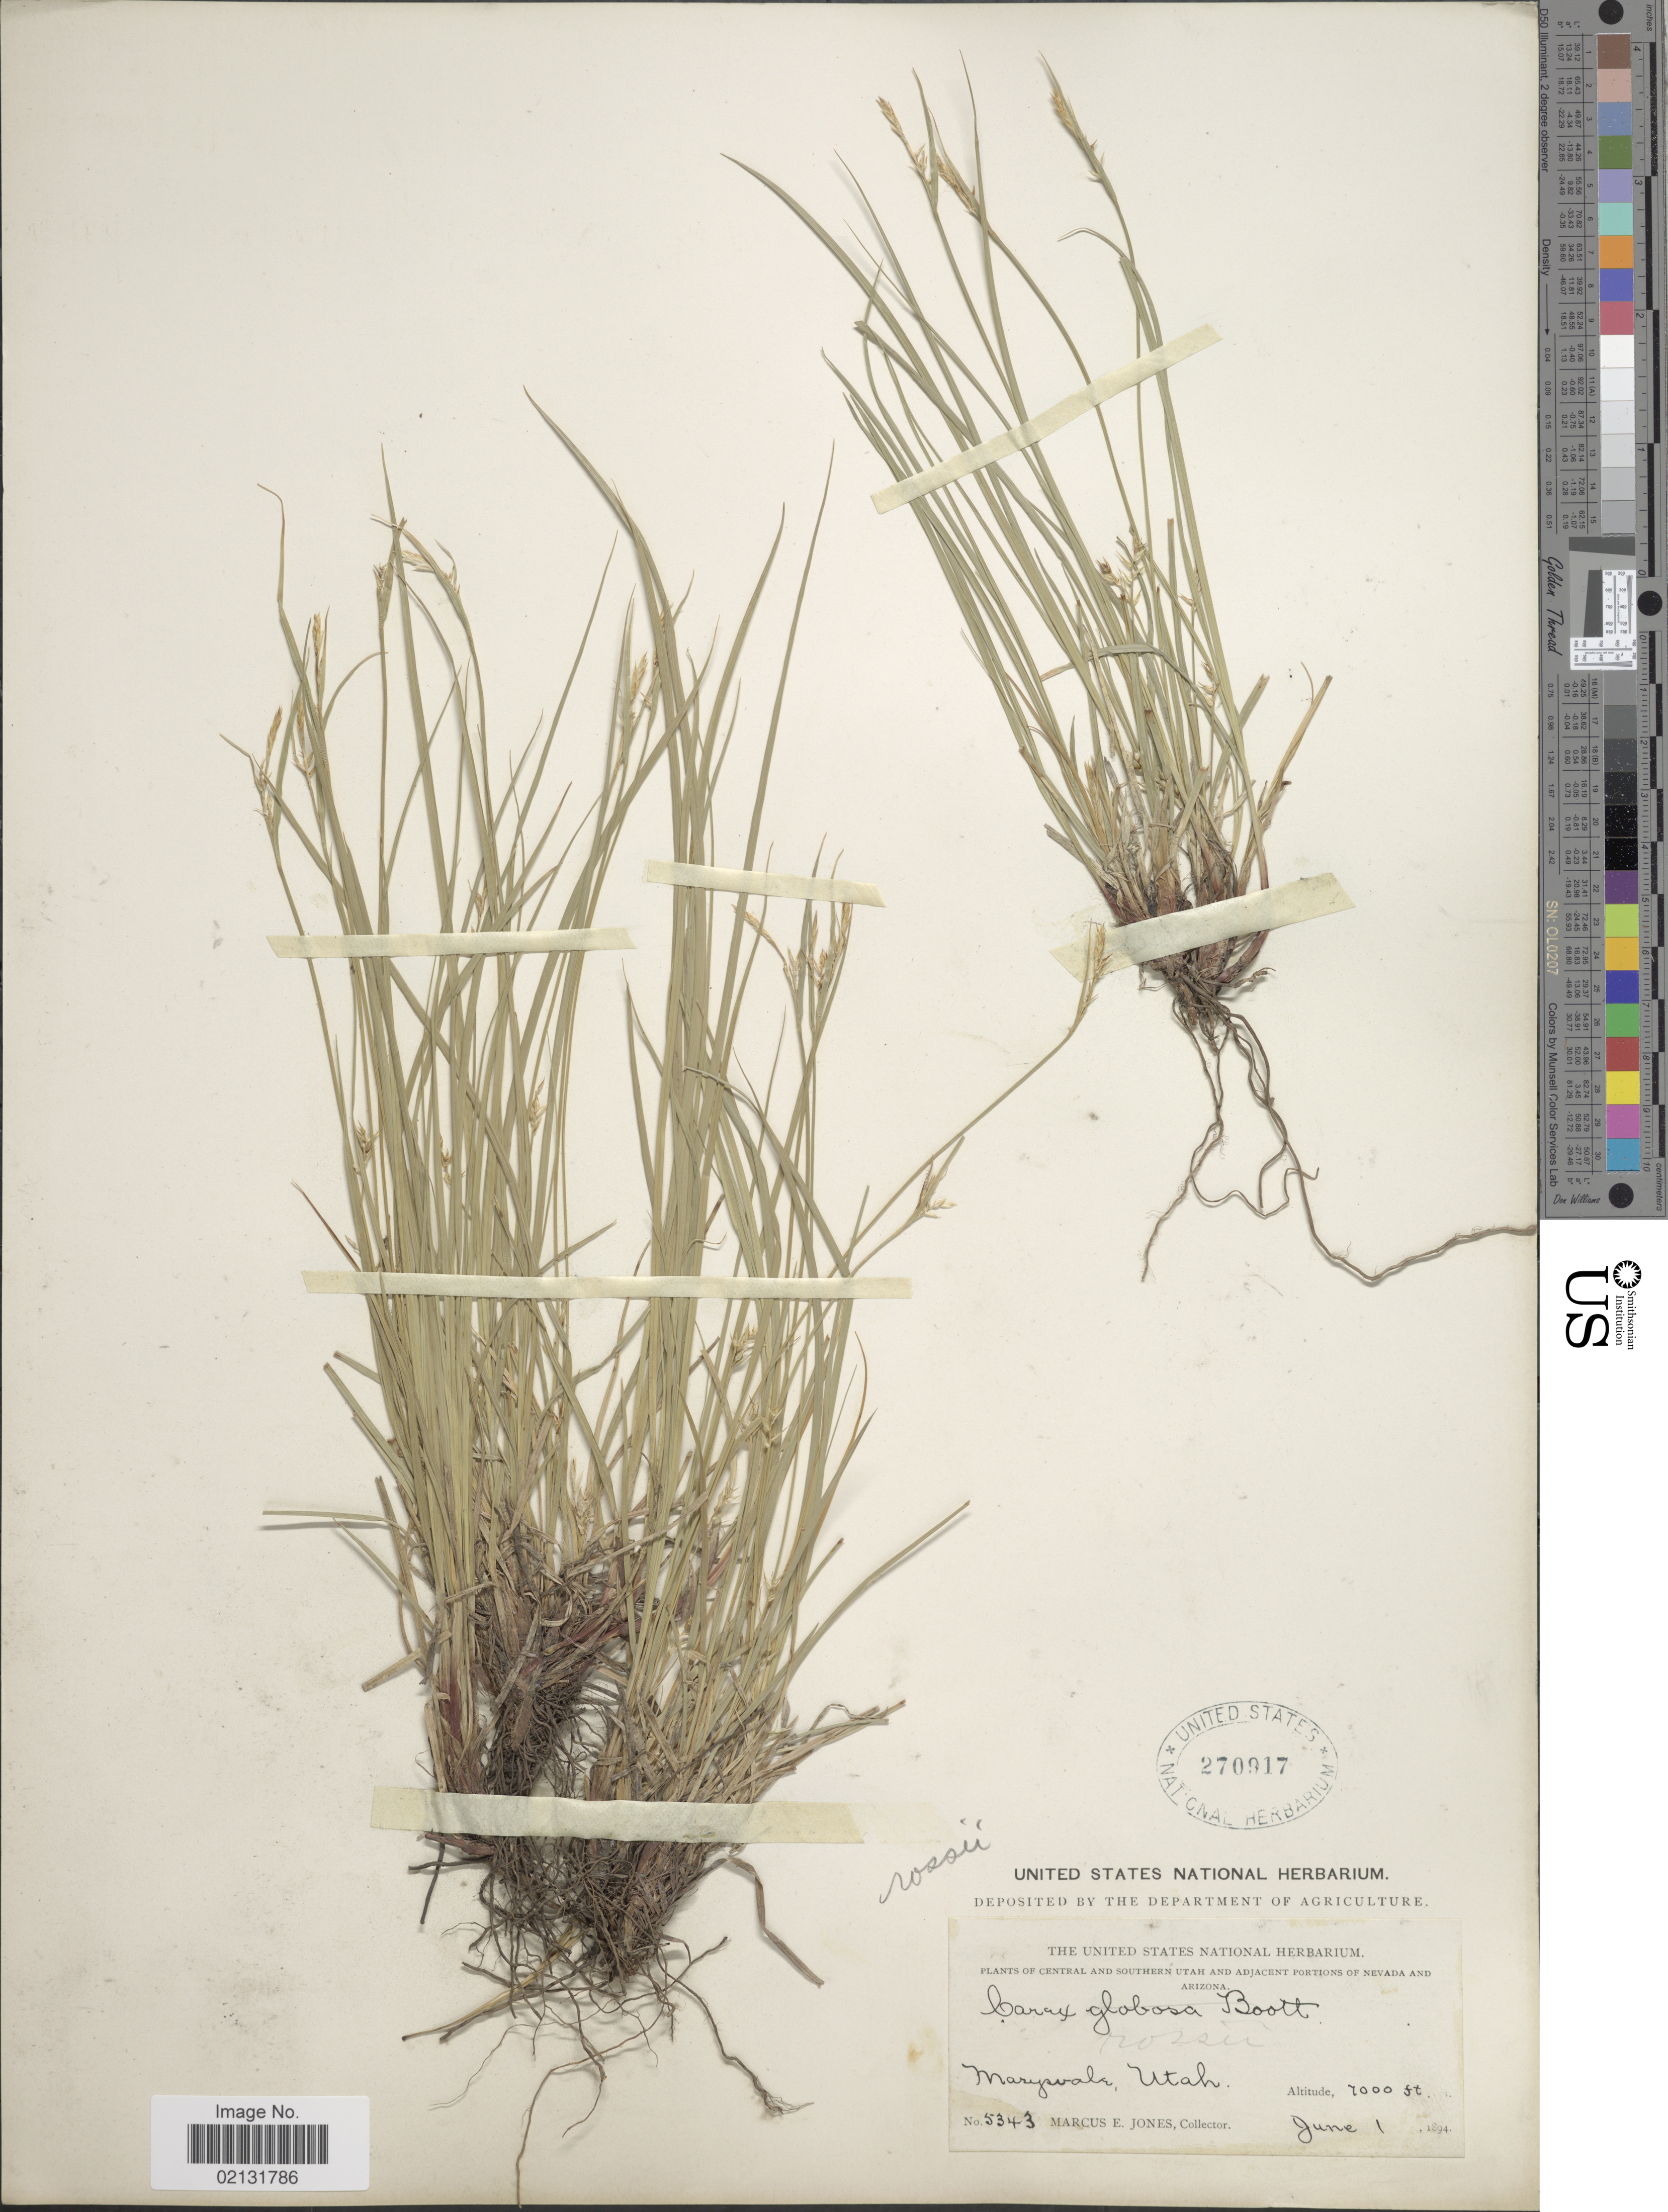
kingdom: Plantae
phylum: Tracheophyta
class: Liliopsida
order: Poales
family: Cyperaceae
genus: Carex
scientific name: Carex rossii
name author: Boott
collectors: M. E. Jones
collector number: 5343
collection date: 1894-06-01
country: United States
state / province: Utah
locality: Marysvale, Utah.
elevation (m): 2134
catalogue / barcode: US 270917